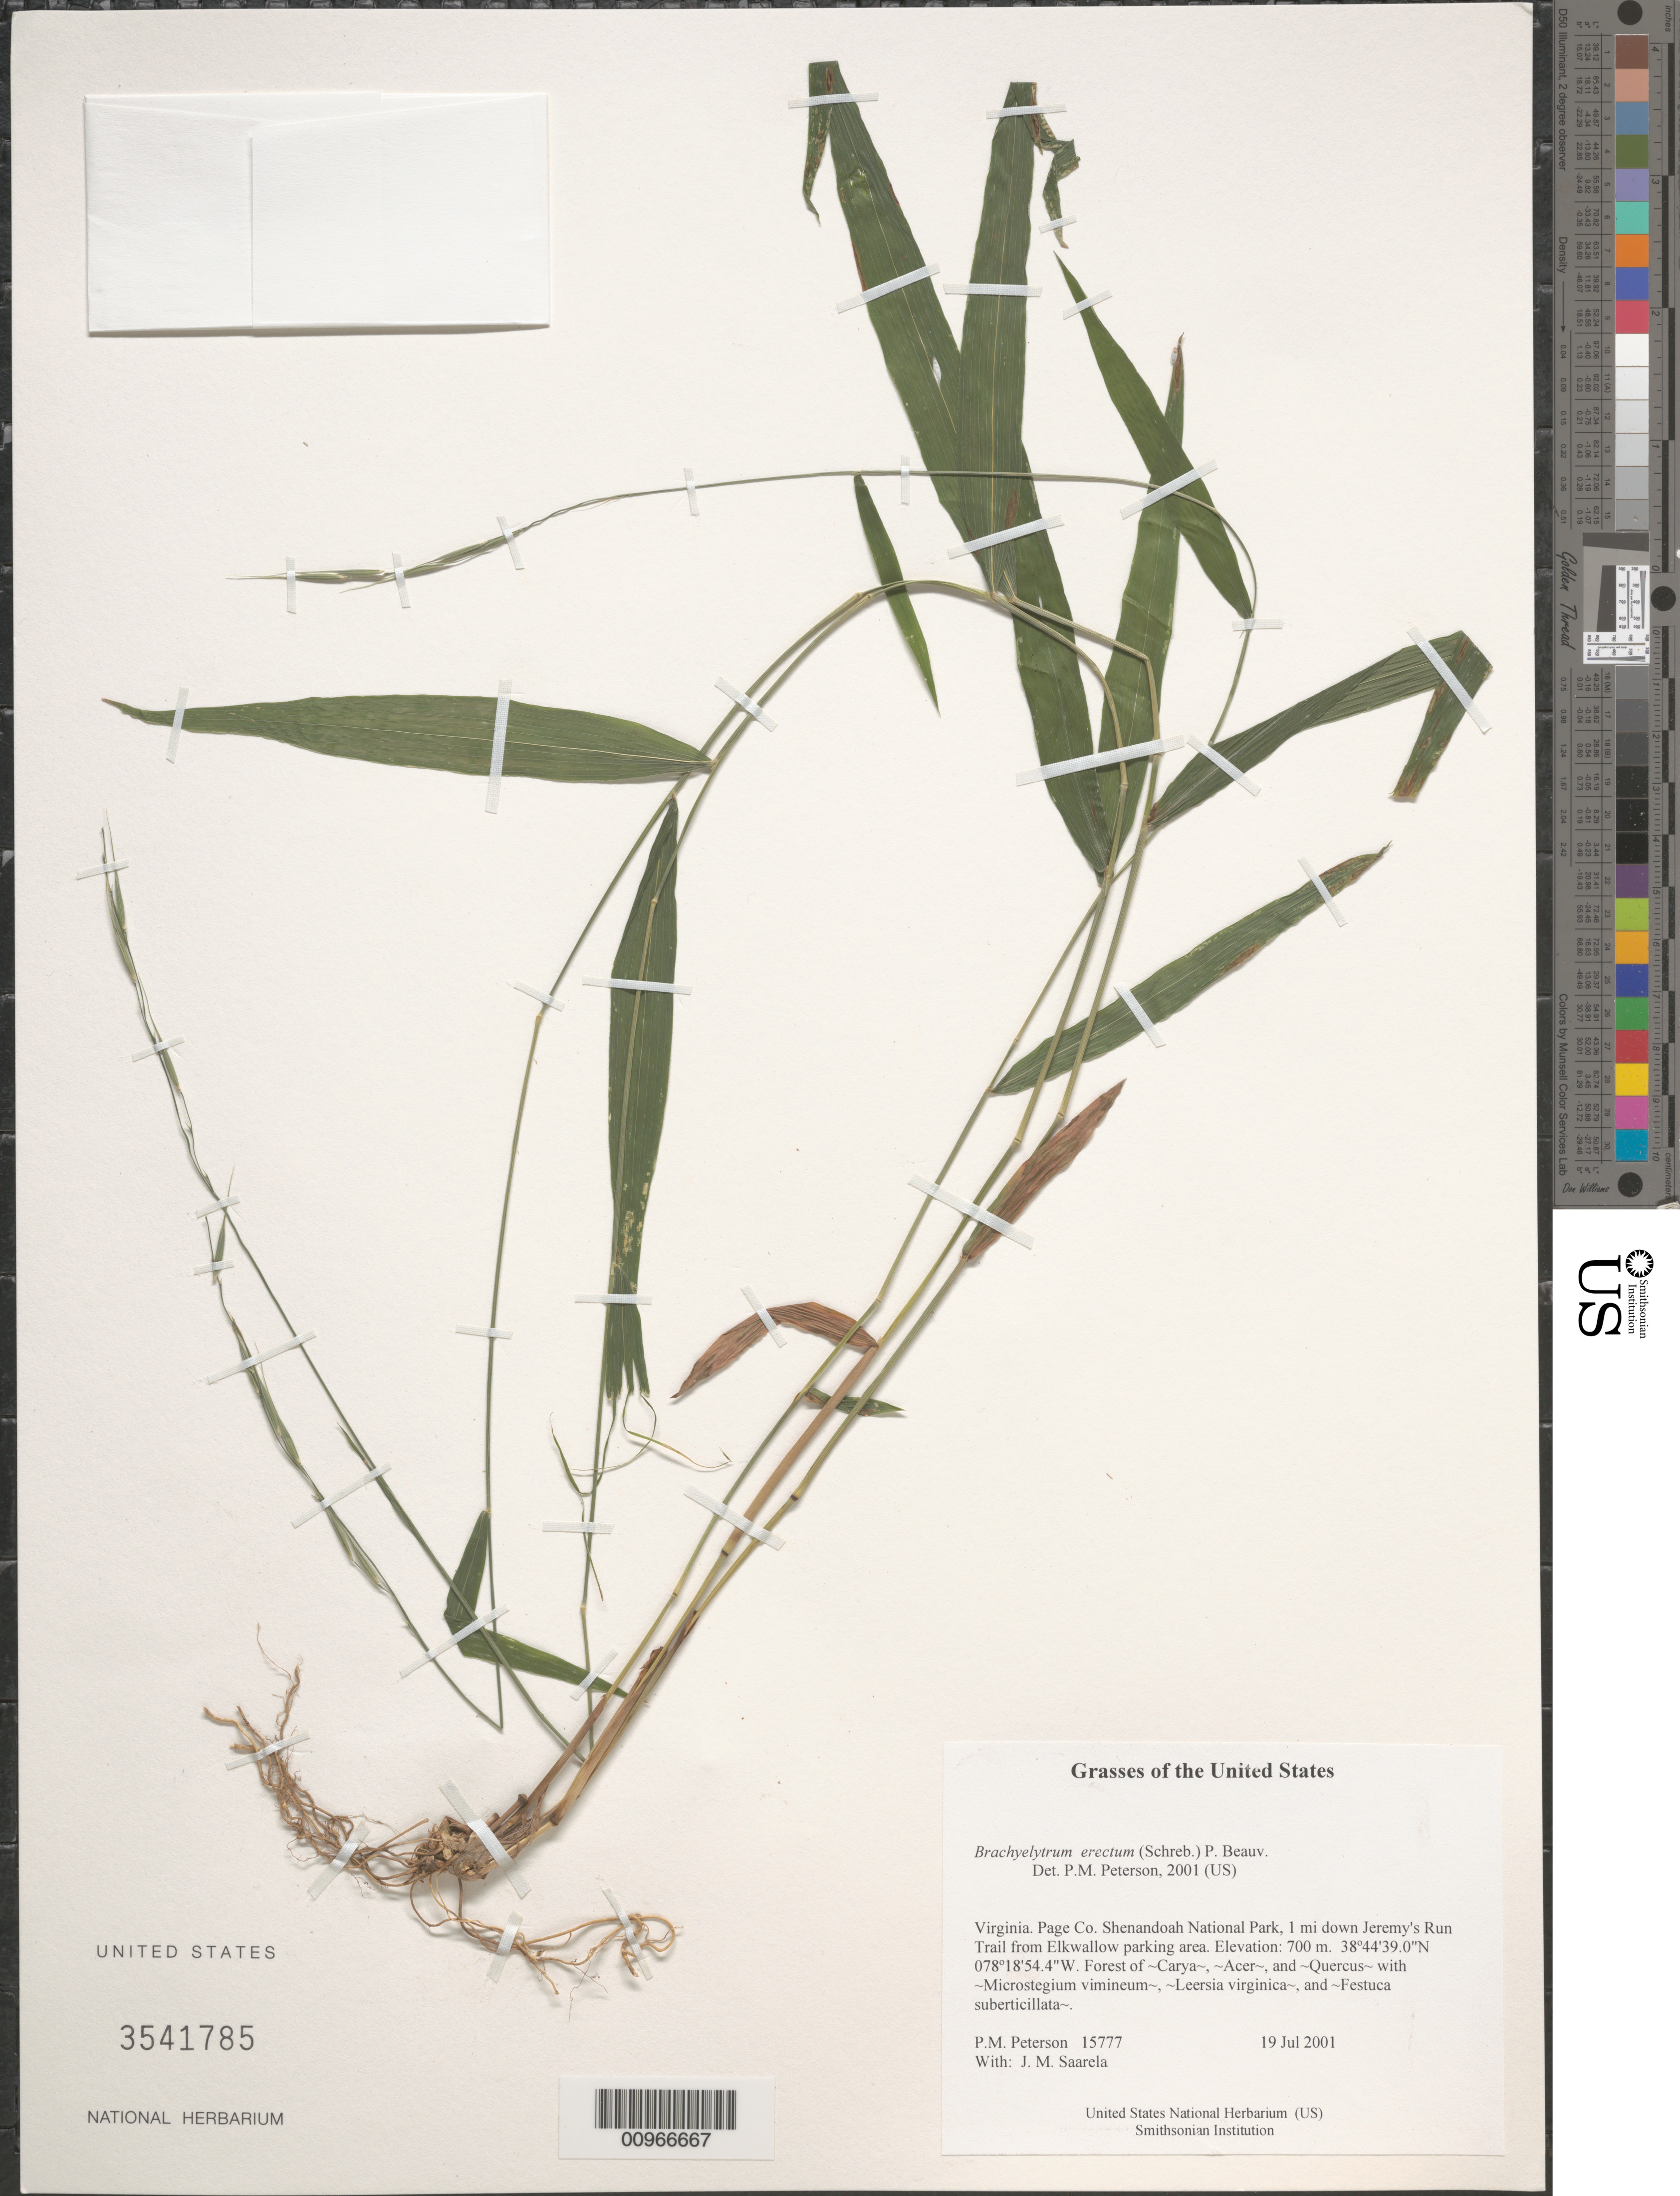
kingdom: Plantae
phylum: Tracheophyta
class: Liliopsida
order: Poales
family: Poaceae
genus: Brachyelytrum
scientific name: Brachyelytrum erectum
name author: (Schreb.) P. Beauv.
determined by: Peterson, Paul M., (BOT), Smithsonian Institution - National Museum of Natural History (UNITED STATES)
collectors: P. M. Peterson & J. Saarela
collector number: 15777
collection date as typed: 19 Jul 2001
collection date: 2001-07-19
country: United States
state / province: Virginia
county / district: Page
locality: Shenandoah National Park, 1 mi down Jeremy's Run Trail from Elkwallow parking area.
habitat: Forest of ~Carya~, ~Acer~, and ~Quercus~ with ~Microstegium vimineum~, ~Leersia virginica~, and ~Festuca suberticillata~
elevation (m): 700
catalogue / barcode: US 3541785